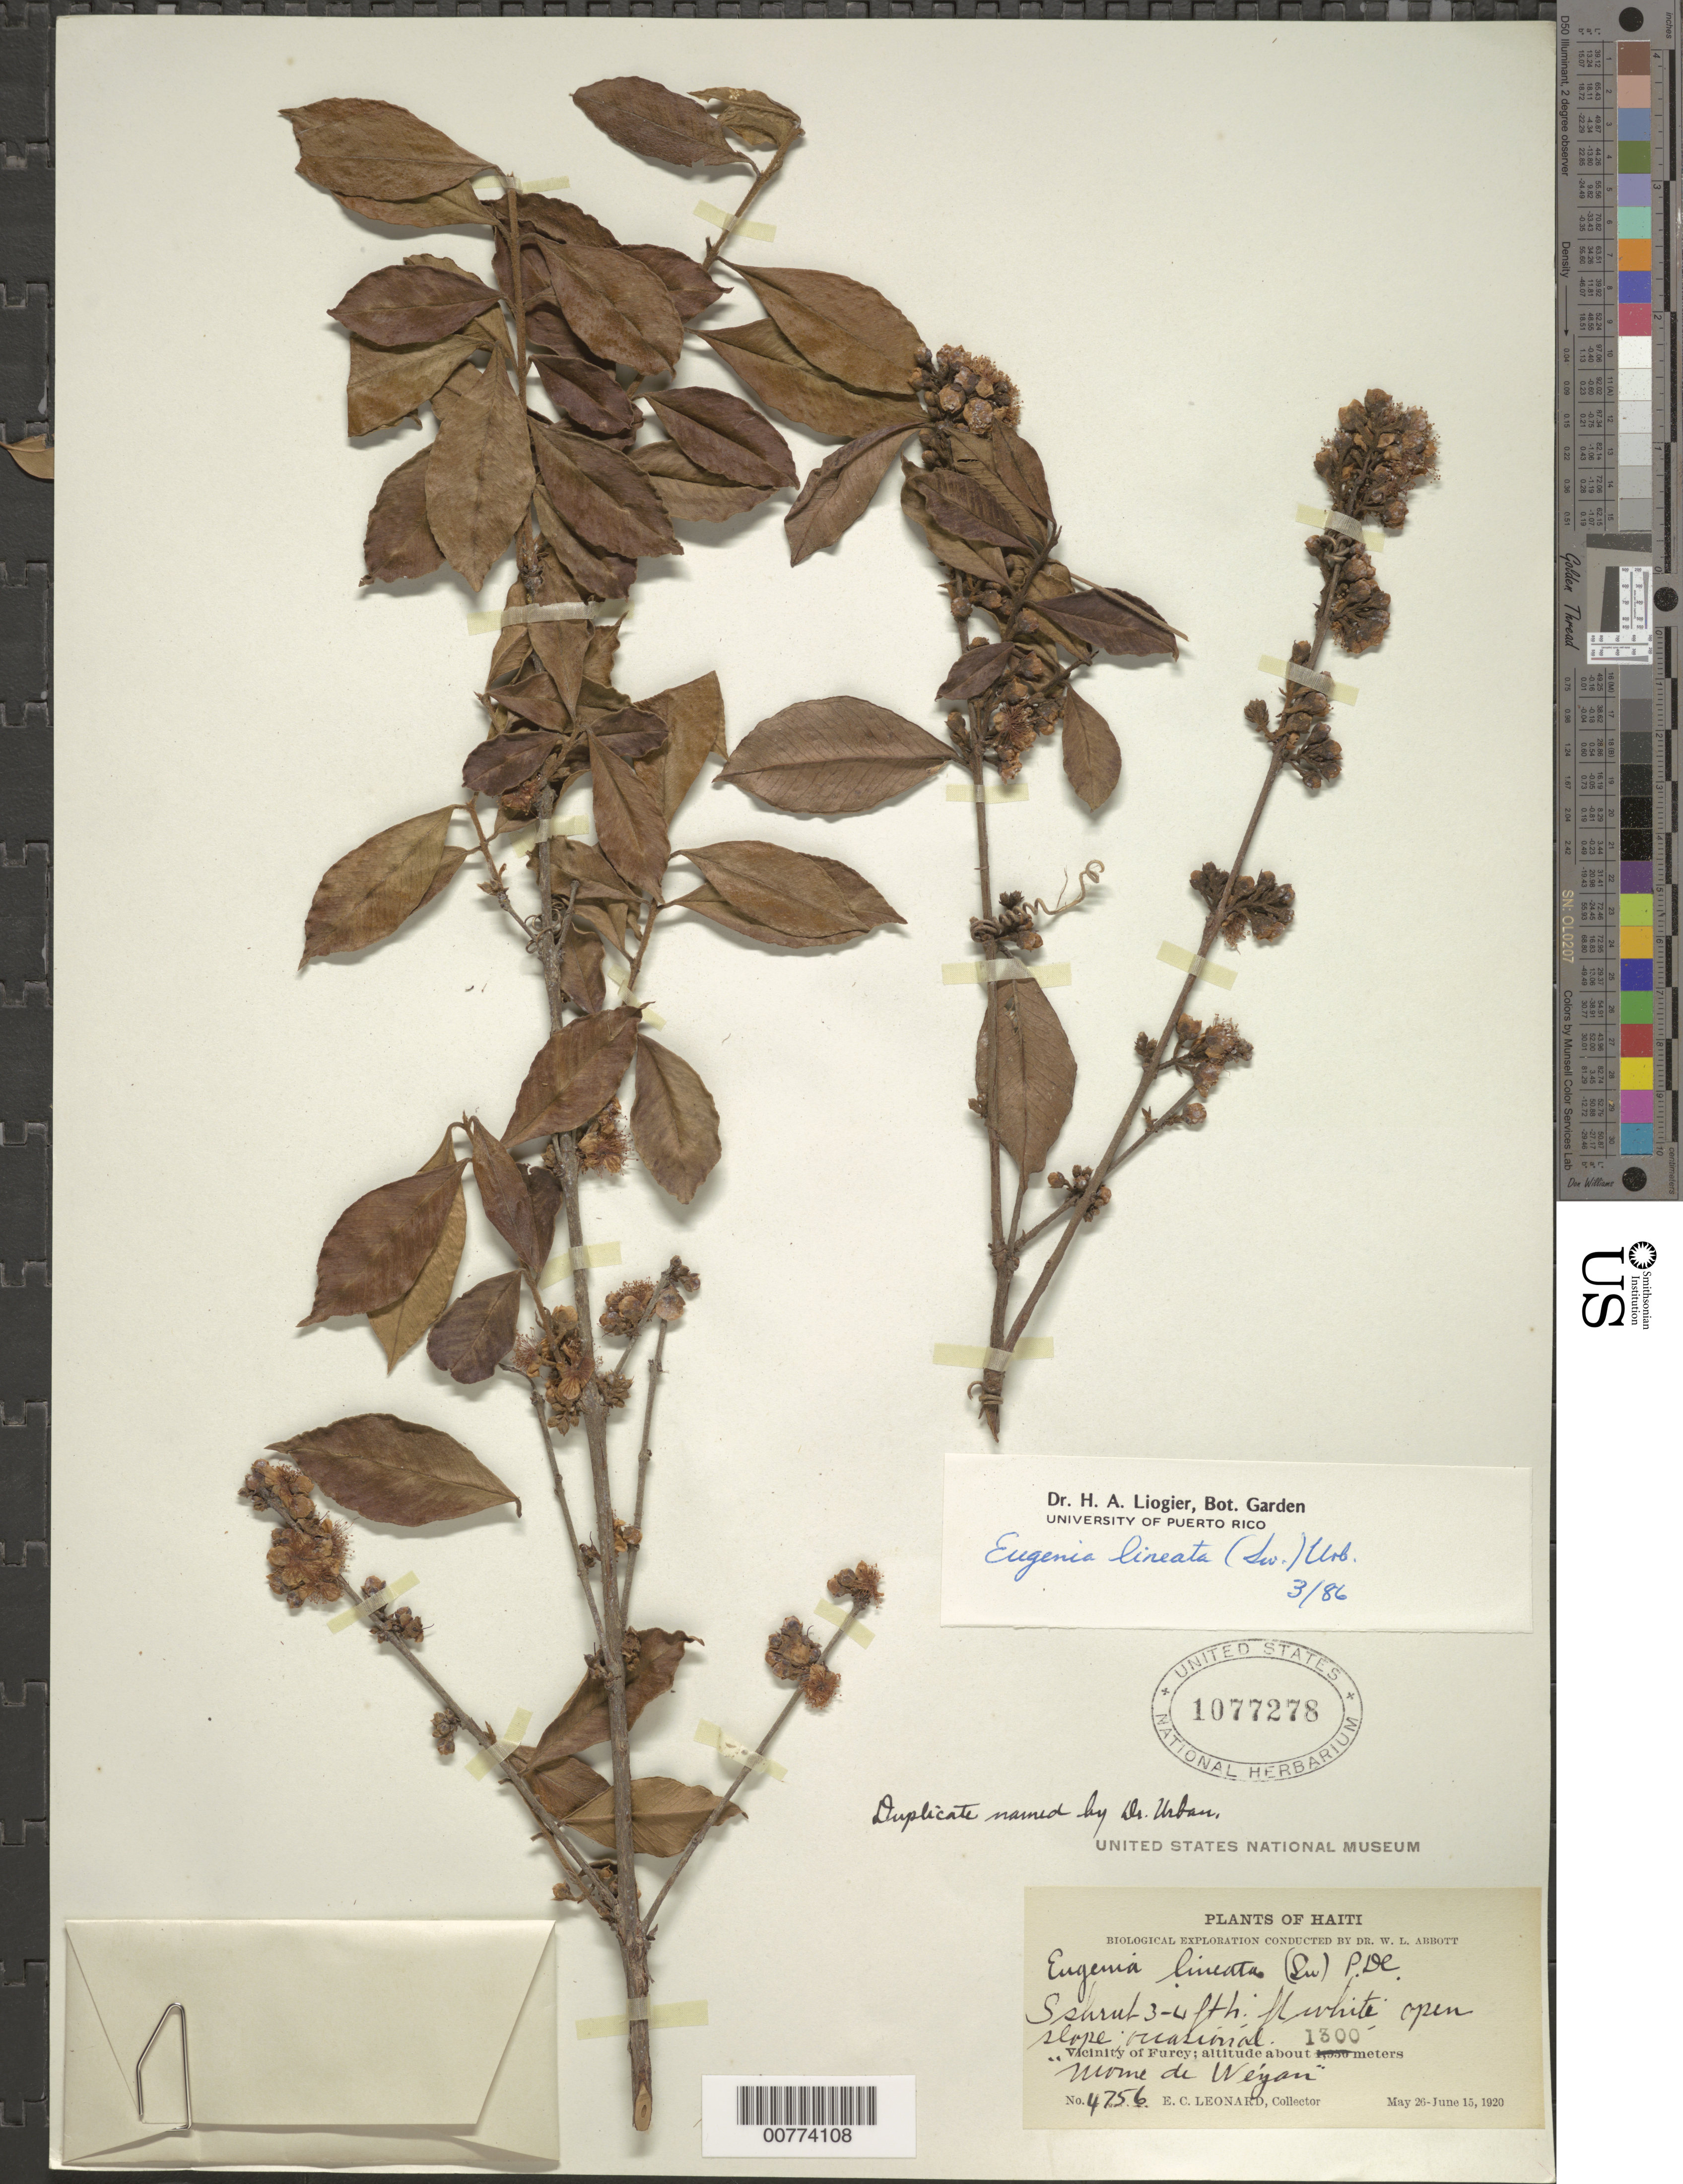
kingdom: Plantae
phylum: Tracheophyta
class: Magnoliopsida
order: Myrtales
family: Myrtaceae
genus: Eugenia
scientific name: Eugenia lineata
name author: (Sw.) DC.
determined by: Liogier, Alain H.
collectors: E. C. Leonard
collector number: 4756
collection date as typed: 26 May 1920 15 Jun 1920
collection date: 1920-05-26/1920-06-15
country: Haiti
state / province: Ouest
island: Hispaniola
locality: Vicinity of Furcy.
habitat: Open slope.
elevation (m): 1300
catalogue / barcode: US 1077278